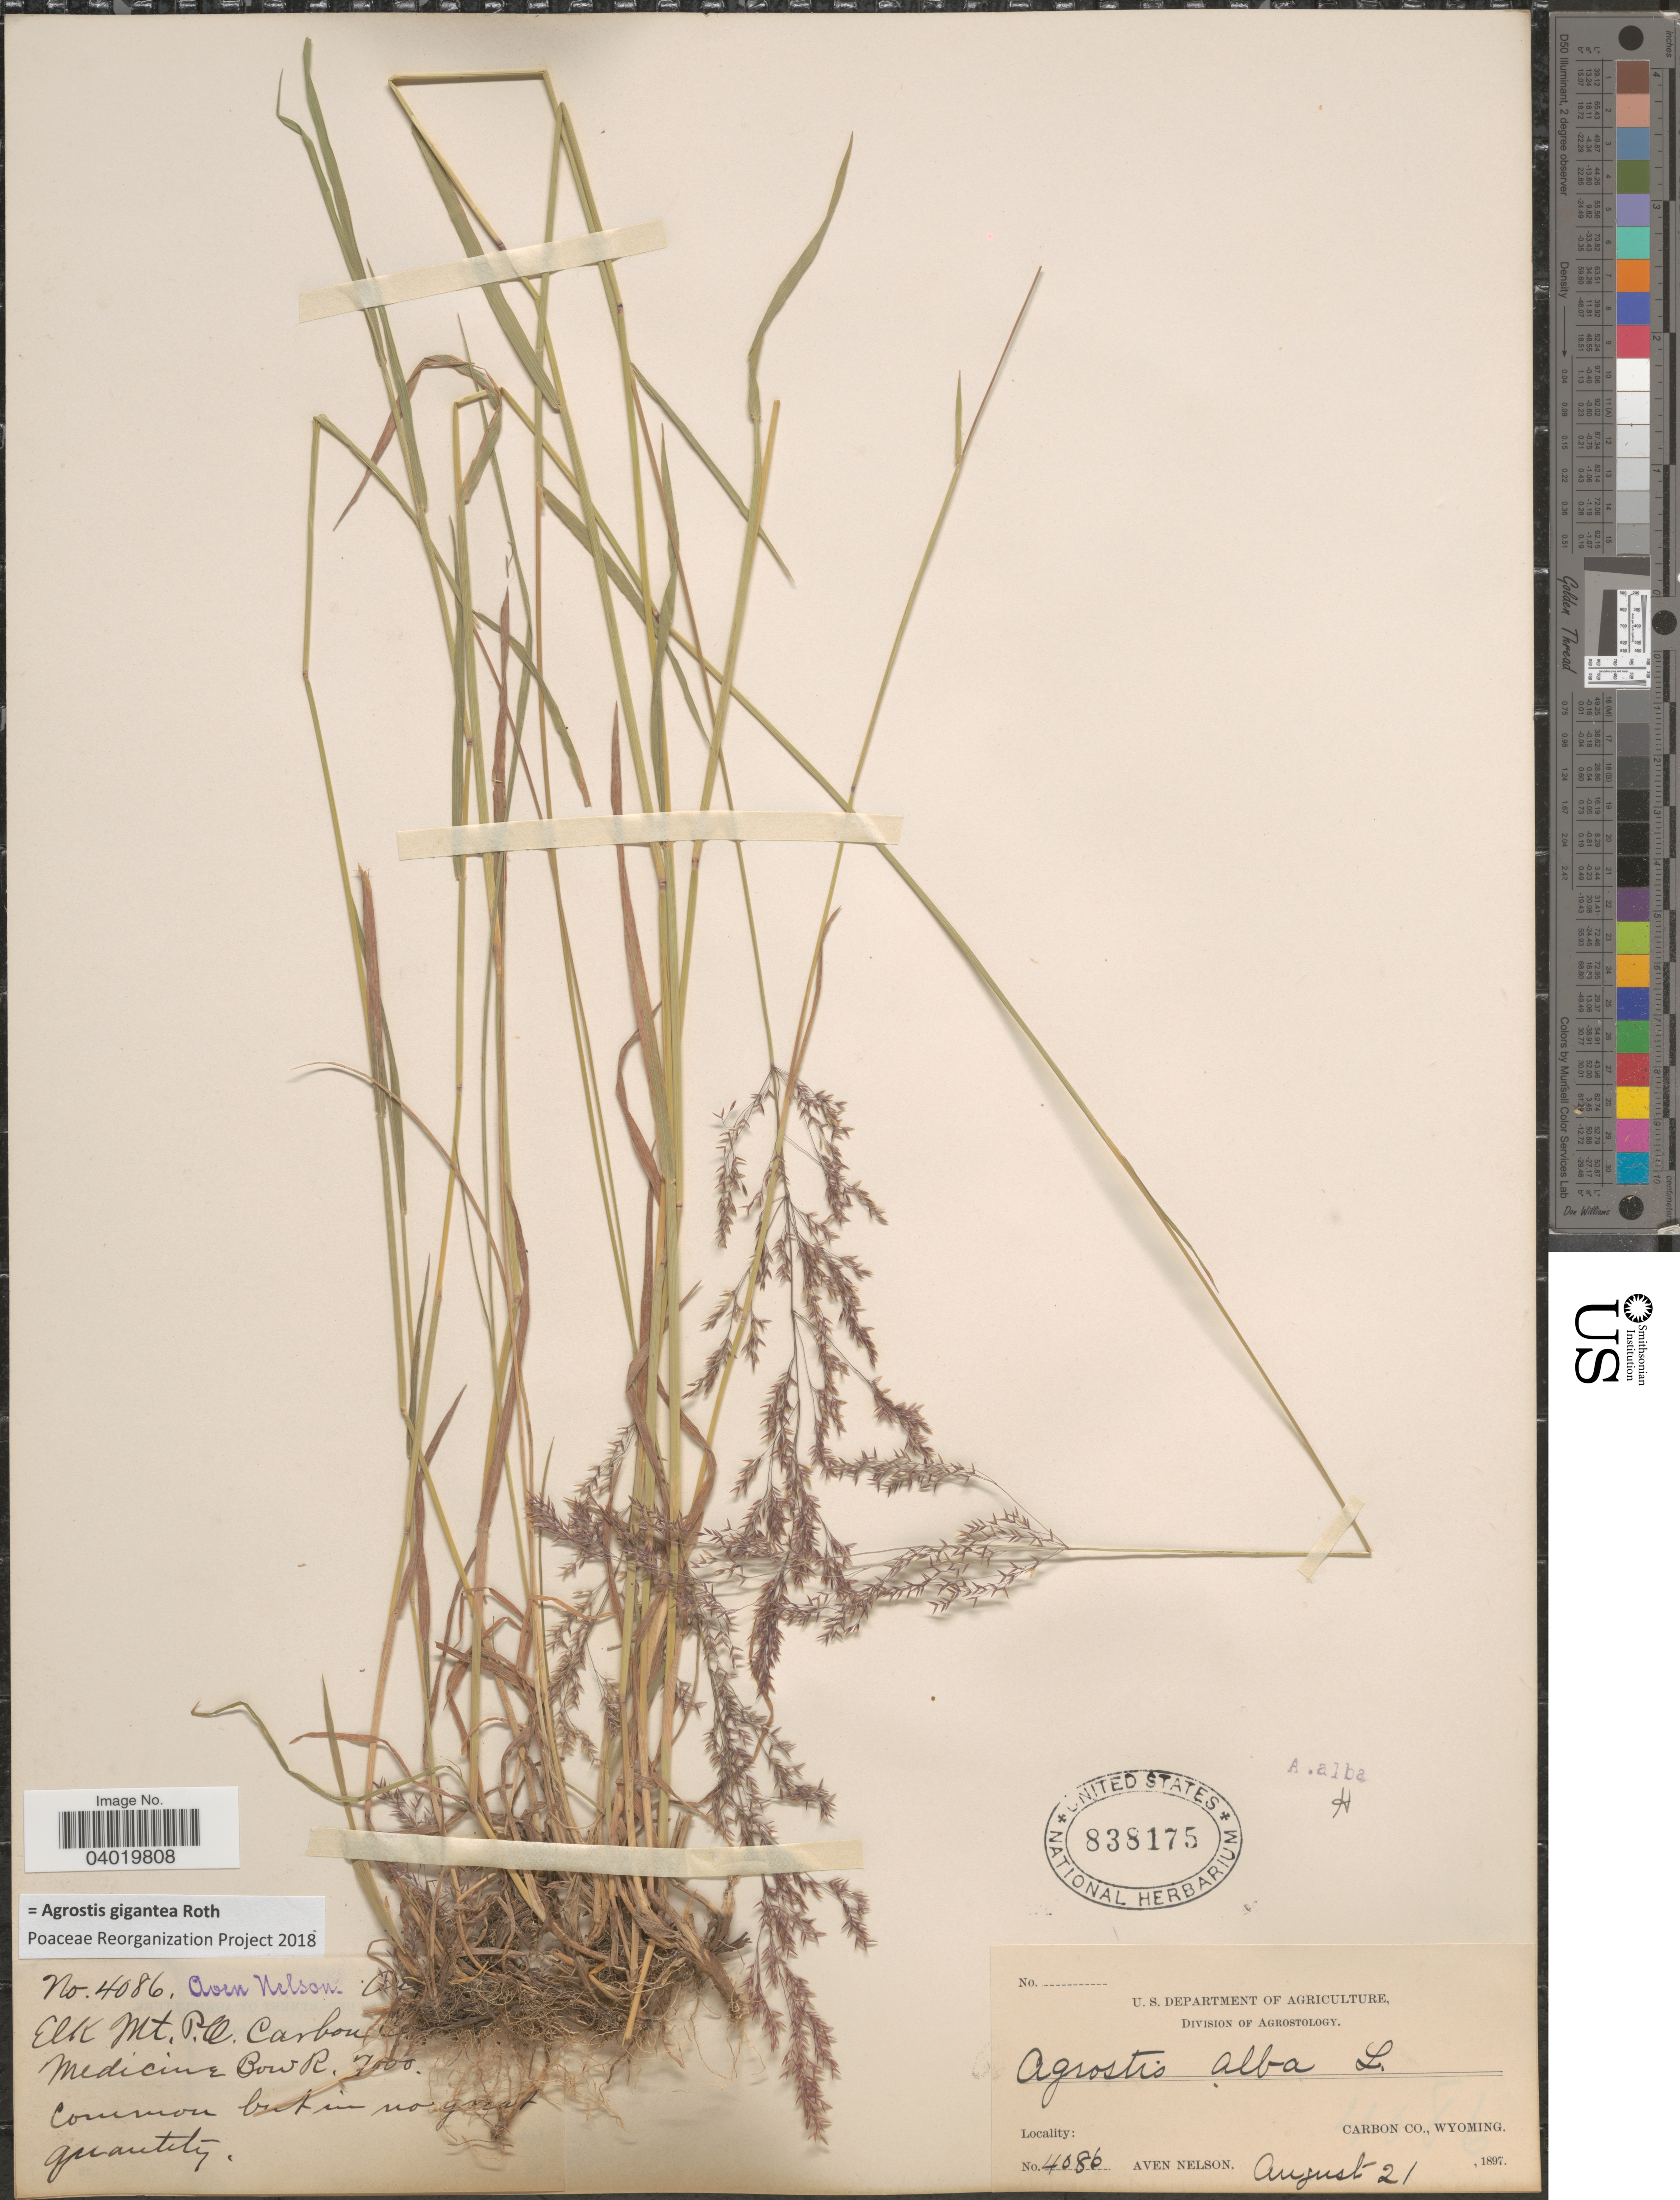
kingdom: Plantae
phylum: Tracheophyta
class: Liliopsida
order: Poales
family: Poaceae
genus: Agrostis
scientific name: Agrostis gigantea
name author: Roth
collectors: A. Nelson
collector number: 4086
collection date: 1897-08-21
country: United States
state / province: Wyoming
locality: Elk Mt. P. O. Carbon Co. Medicine Bow R.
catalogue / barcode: US 838175